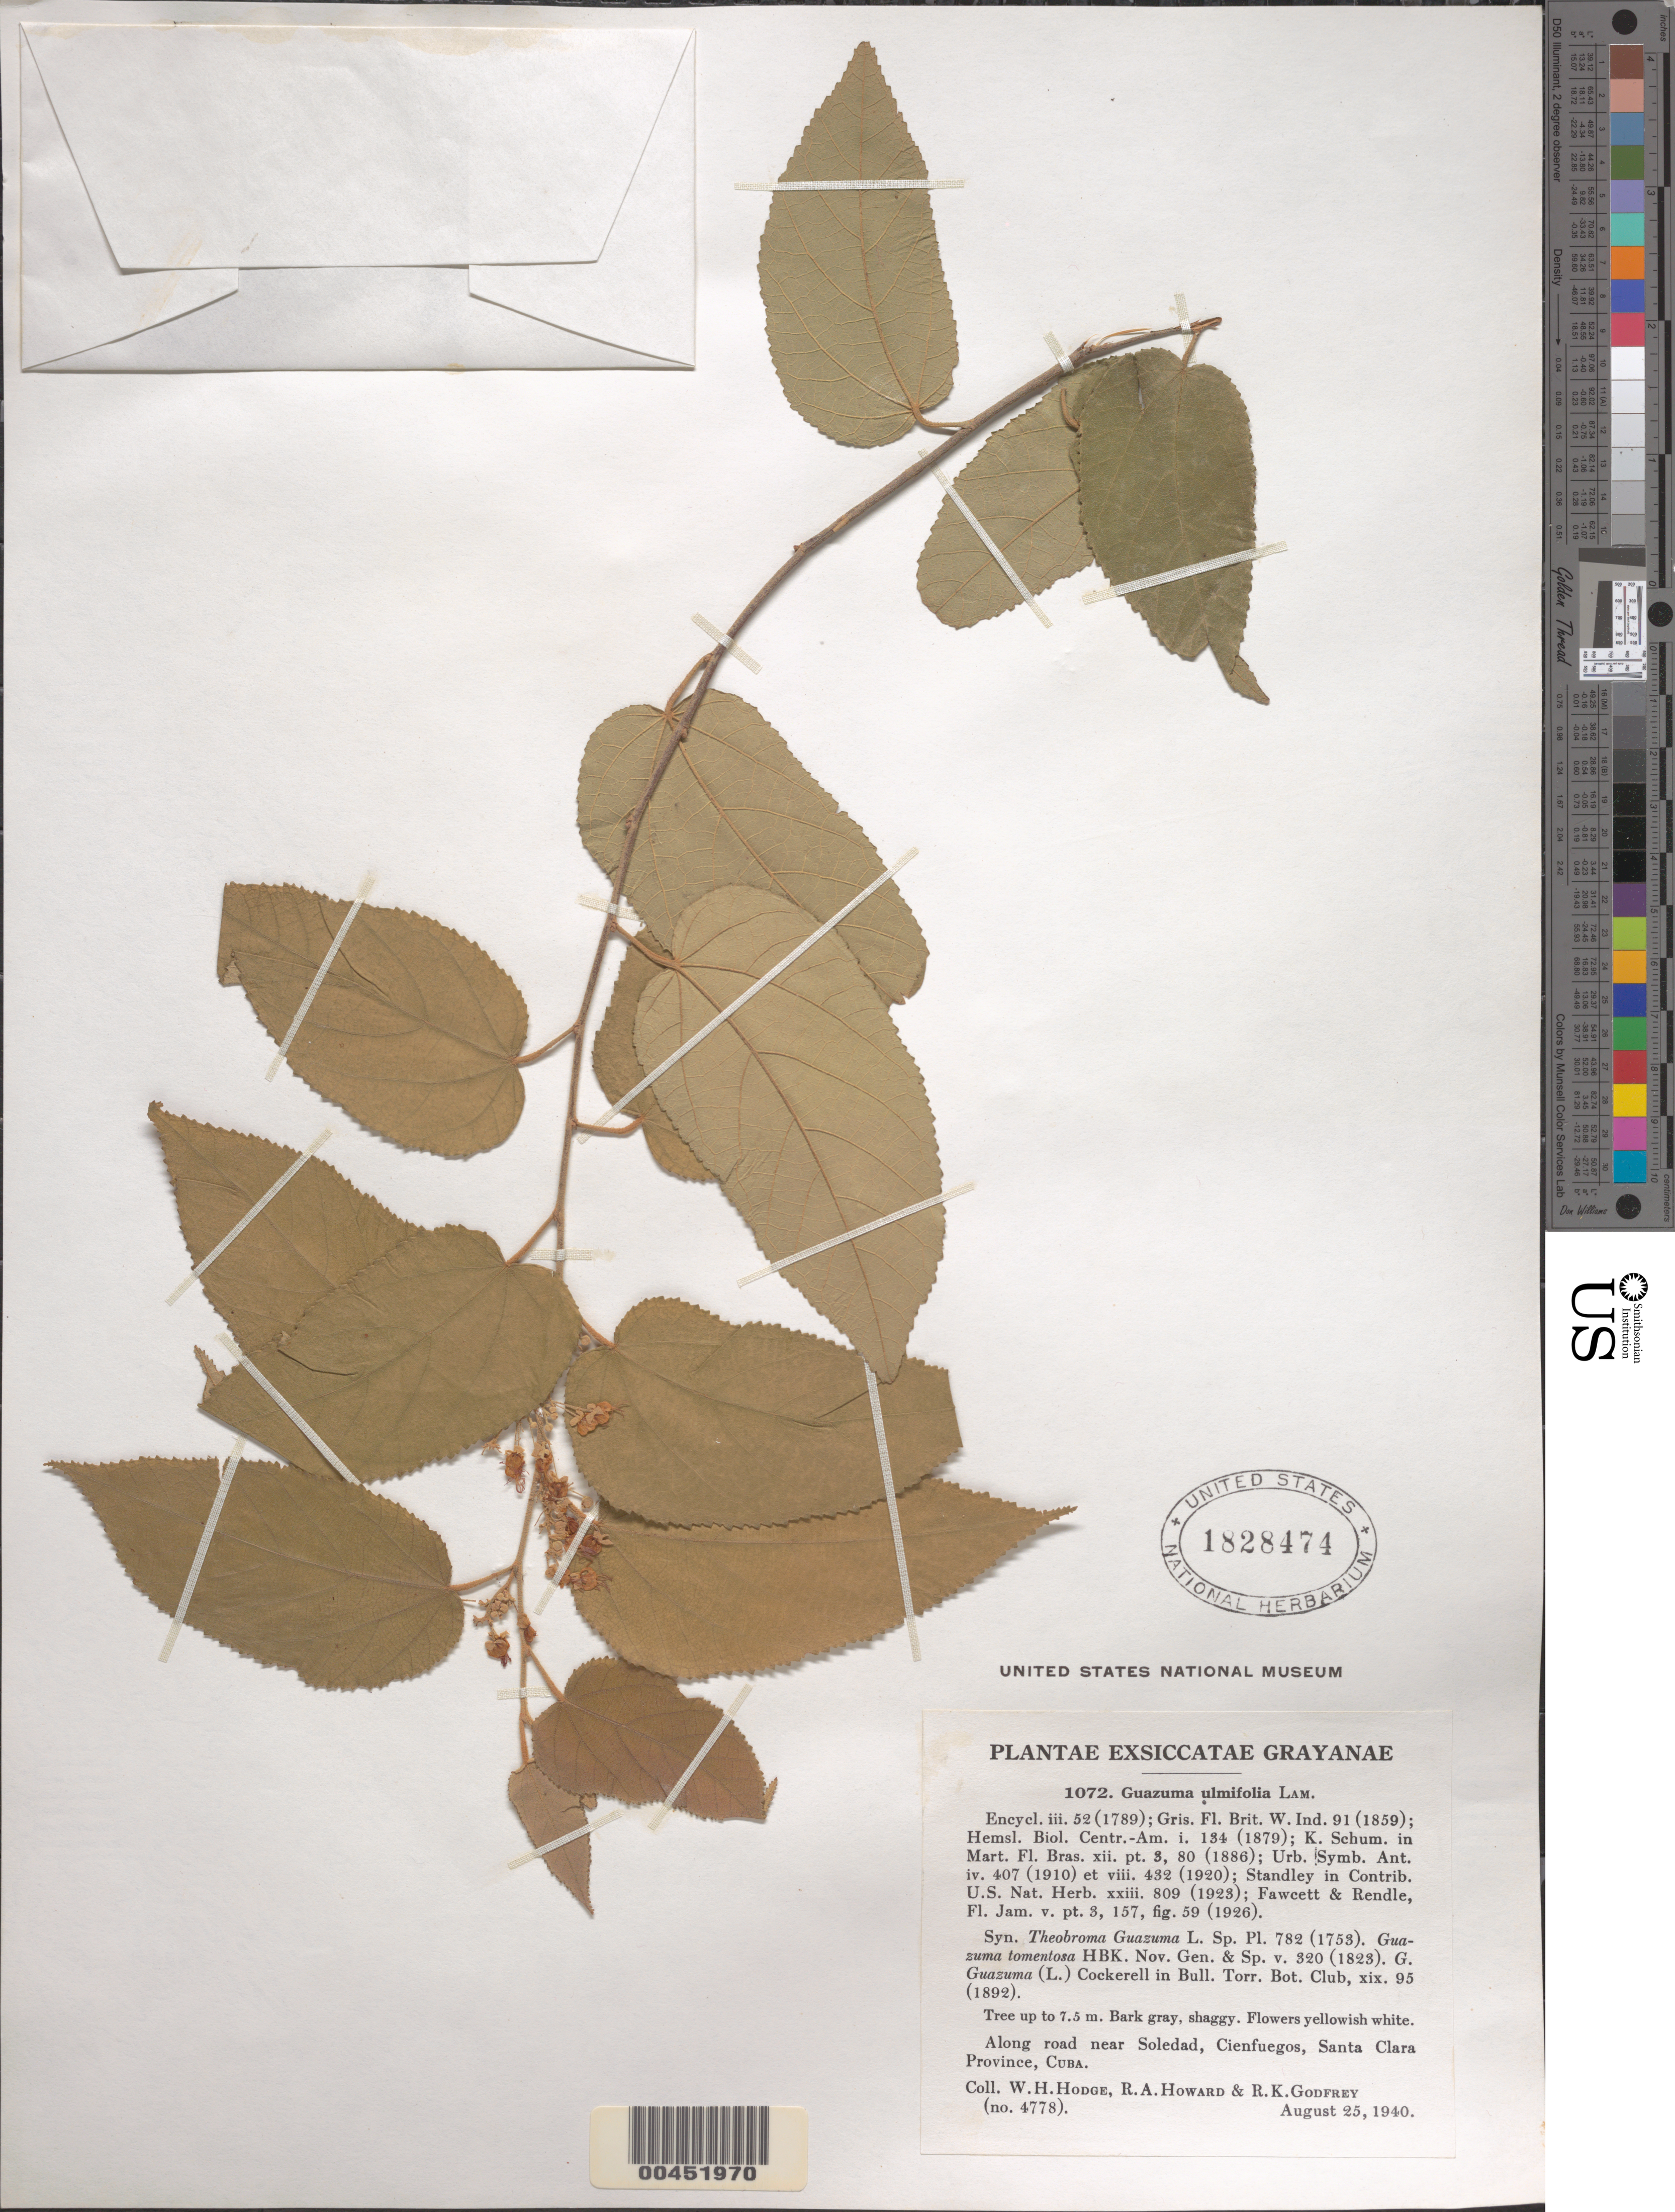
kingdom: Plantae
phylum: Tracheophyta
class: Magnoliopsida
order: Malvales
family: Malvaceae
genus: Guazuma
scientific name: Guazuma ulmifolia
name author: Lam.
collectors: W. Hodge, R. A. Howard & R. K. Godfrey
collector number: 4778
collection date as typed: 25 Aug 1940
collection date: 1940-08-25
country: Cuba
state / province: Cienfuegos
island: Greater Antilles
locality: Near Soledad, Cienfuegos. [In former Las Villas or Santa Clara Province.]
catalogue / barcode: US 1828474